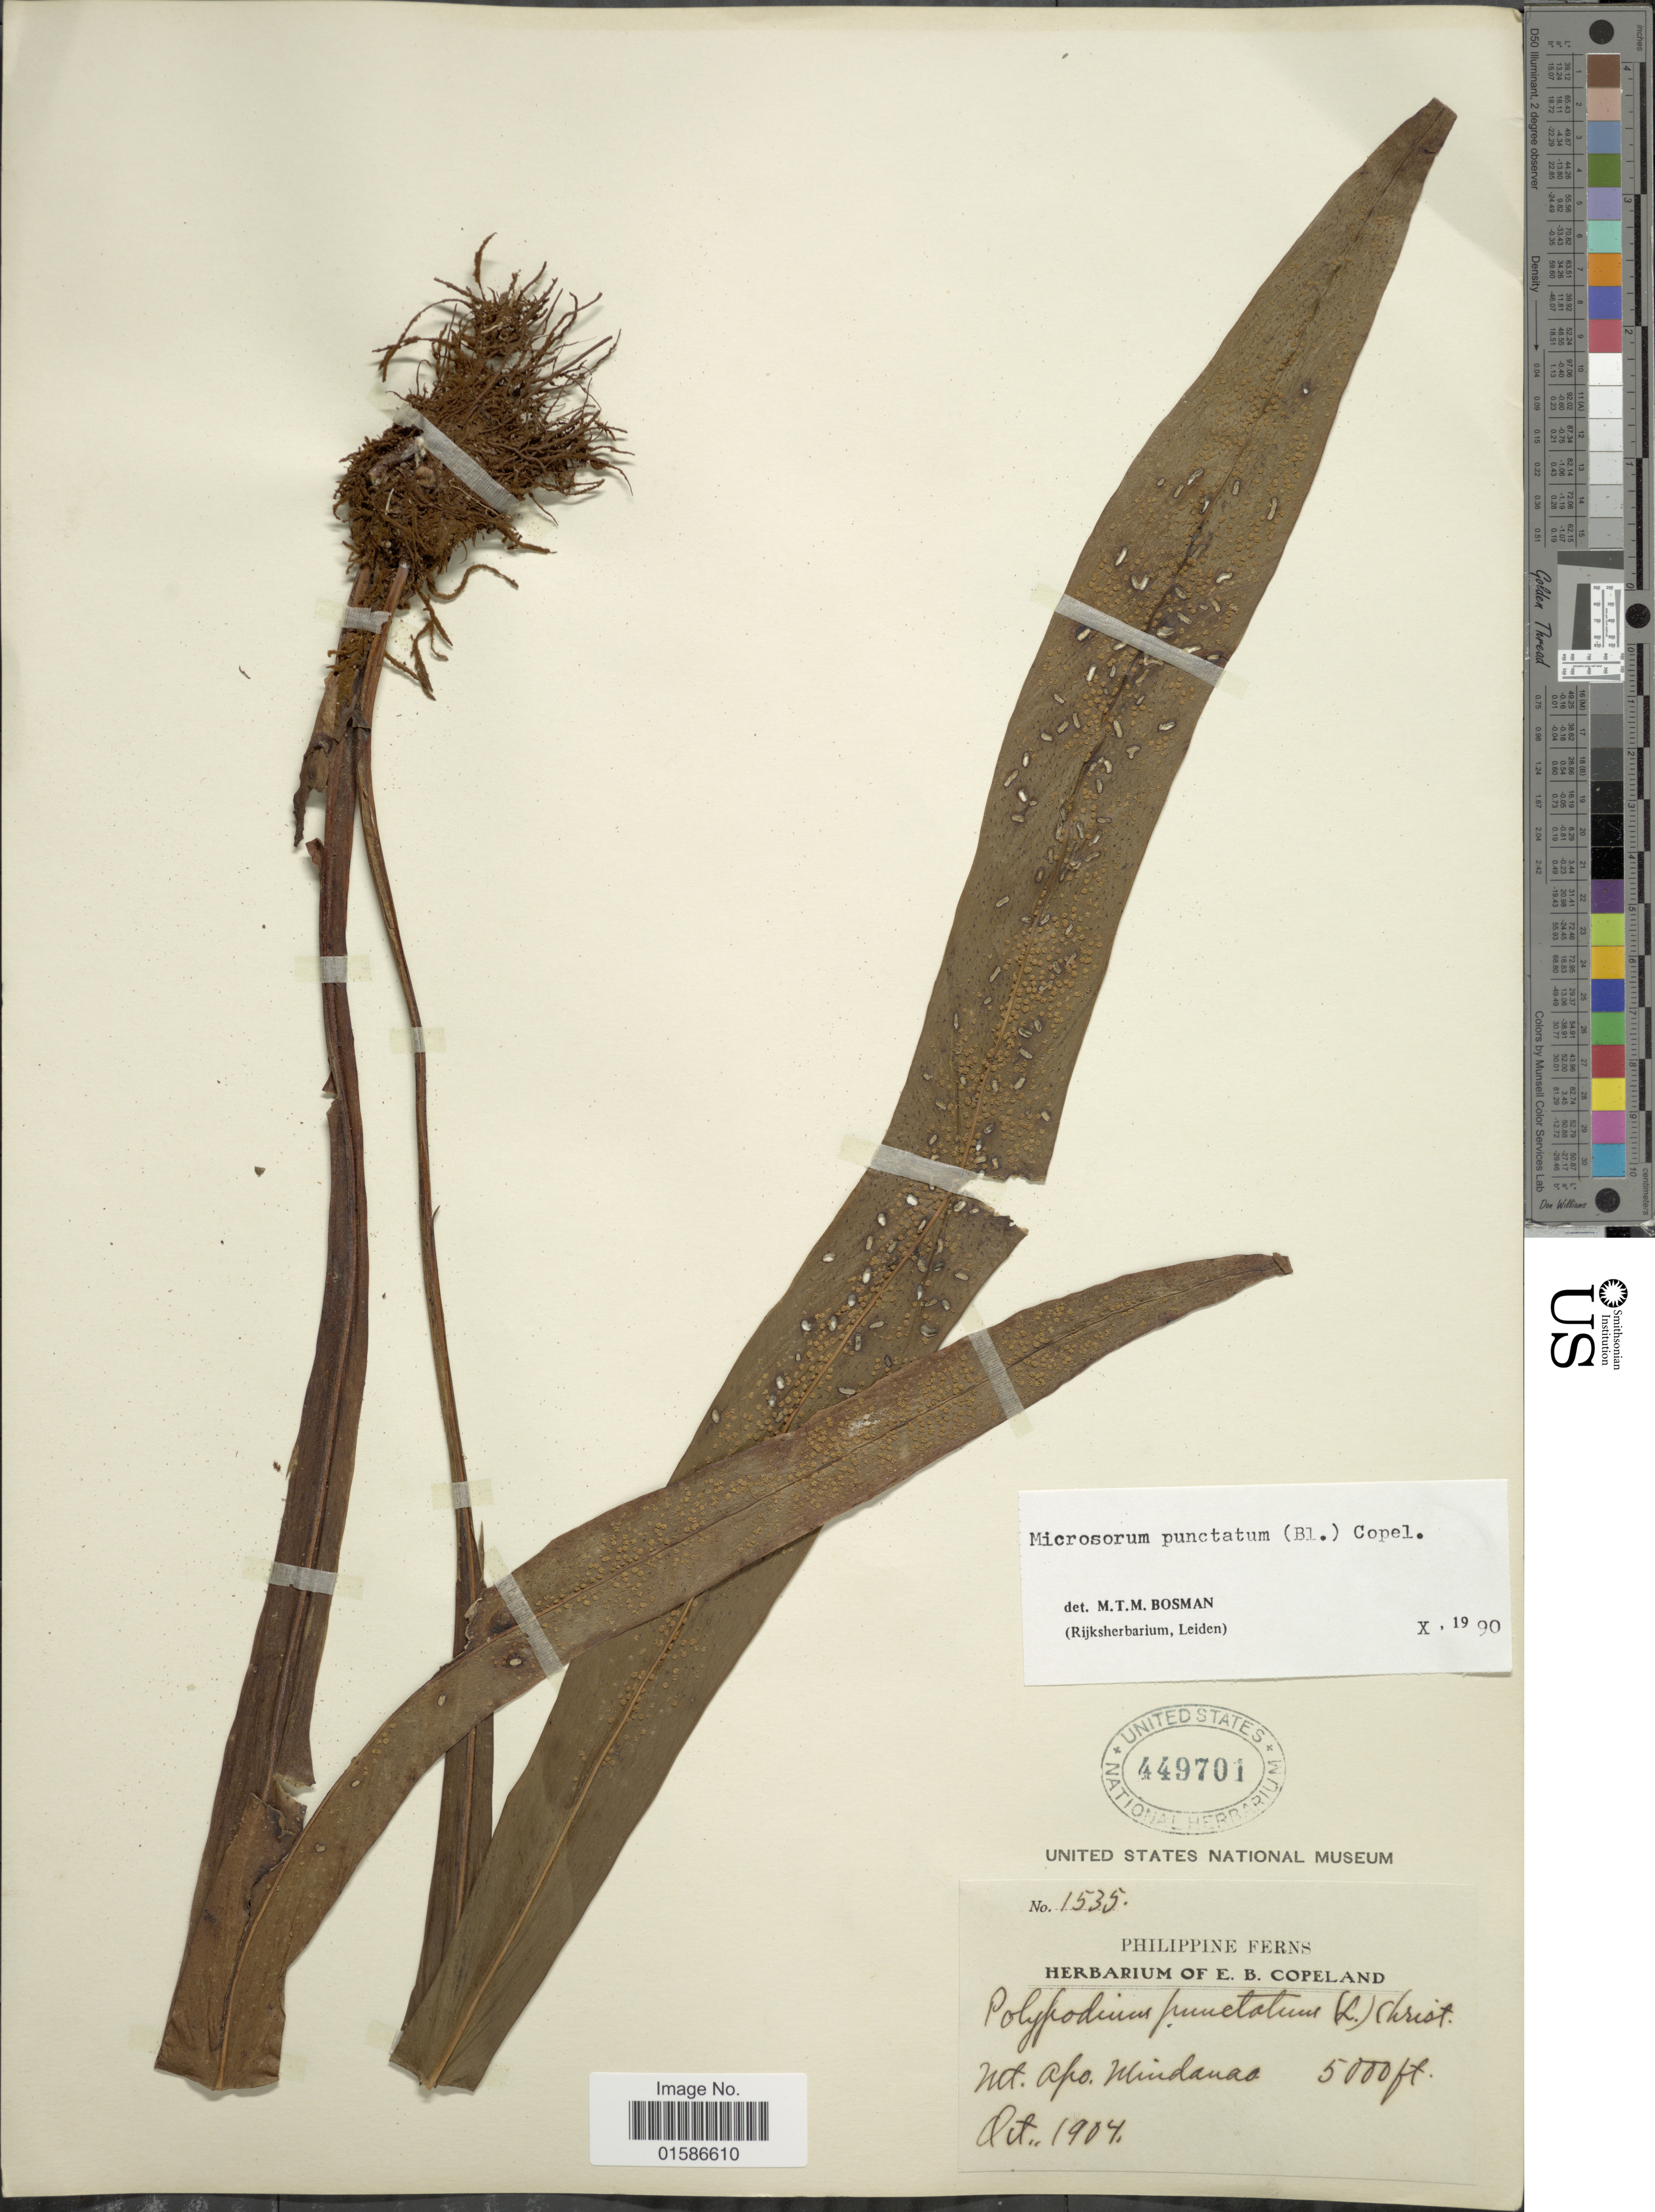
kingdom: Plantae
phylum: Tracheophyta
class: Polypodiopsida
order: Polypodiales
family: Polypodiaceae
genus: Microsorum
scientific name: Microsorum punctatum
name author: (L.) Copel.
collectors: ex herb. E. B. Copeland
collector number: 1535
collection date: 1904-10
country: Philippines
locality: Mt Apo, Mindanoa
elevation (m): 1524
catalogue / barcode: US 449701